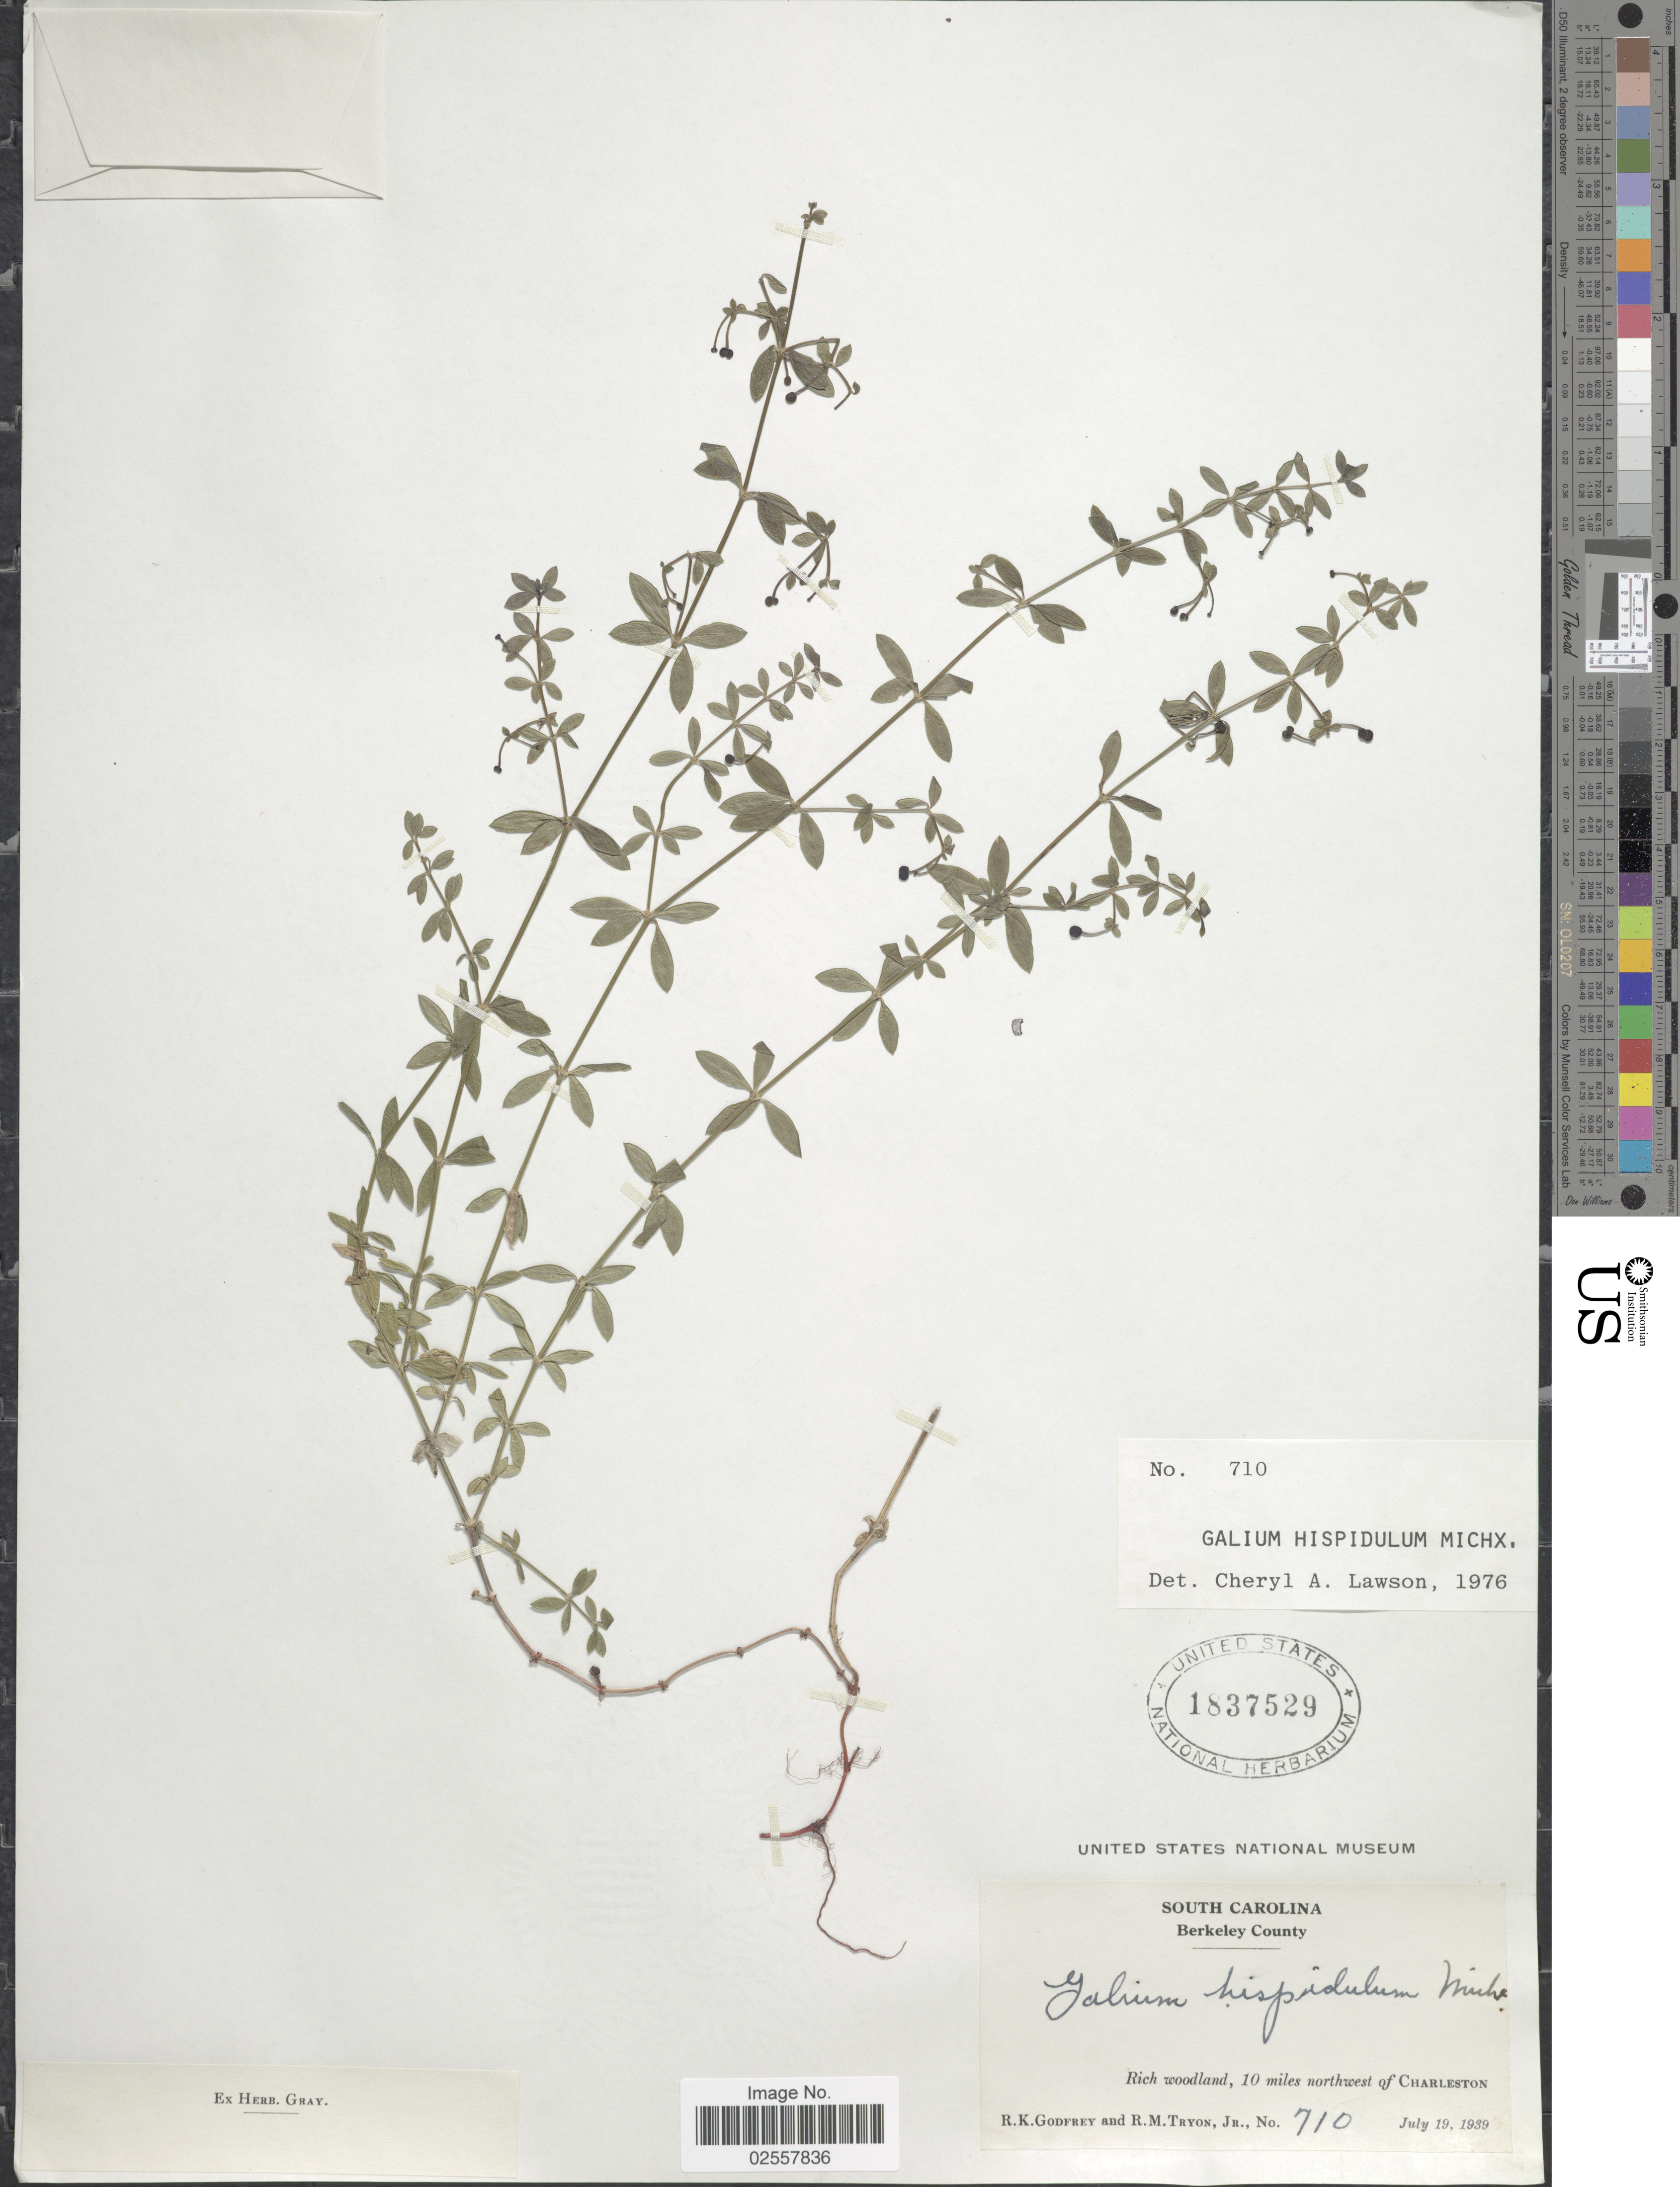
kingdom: Plantae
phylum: Tracheophyta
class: Magnoliopsida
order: Gentianales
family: Rubiaceae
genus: Galium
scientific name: Galium hispidulum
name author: Michx.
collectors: R. K. Godfrey & R. M. Tryon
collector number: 710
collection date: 1939-07-19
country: United States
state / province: South Carolina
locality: Berkeley County. Rich woodland, 10 miles northwest of Charleston.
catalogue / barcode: US 1837529